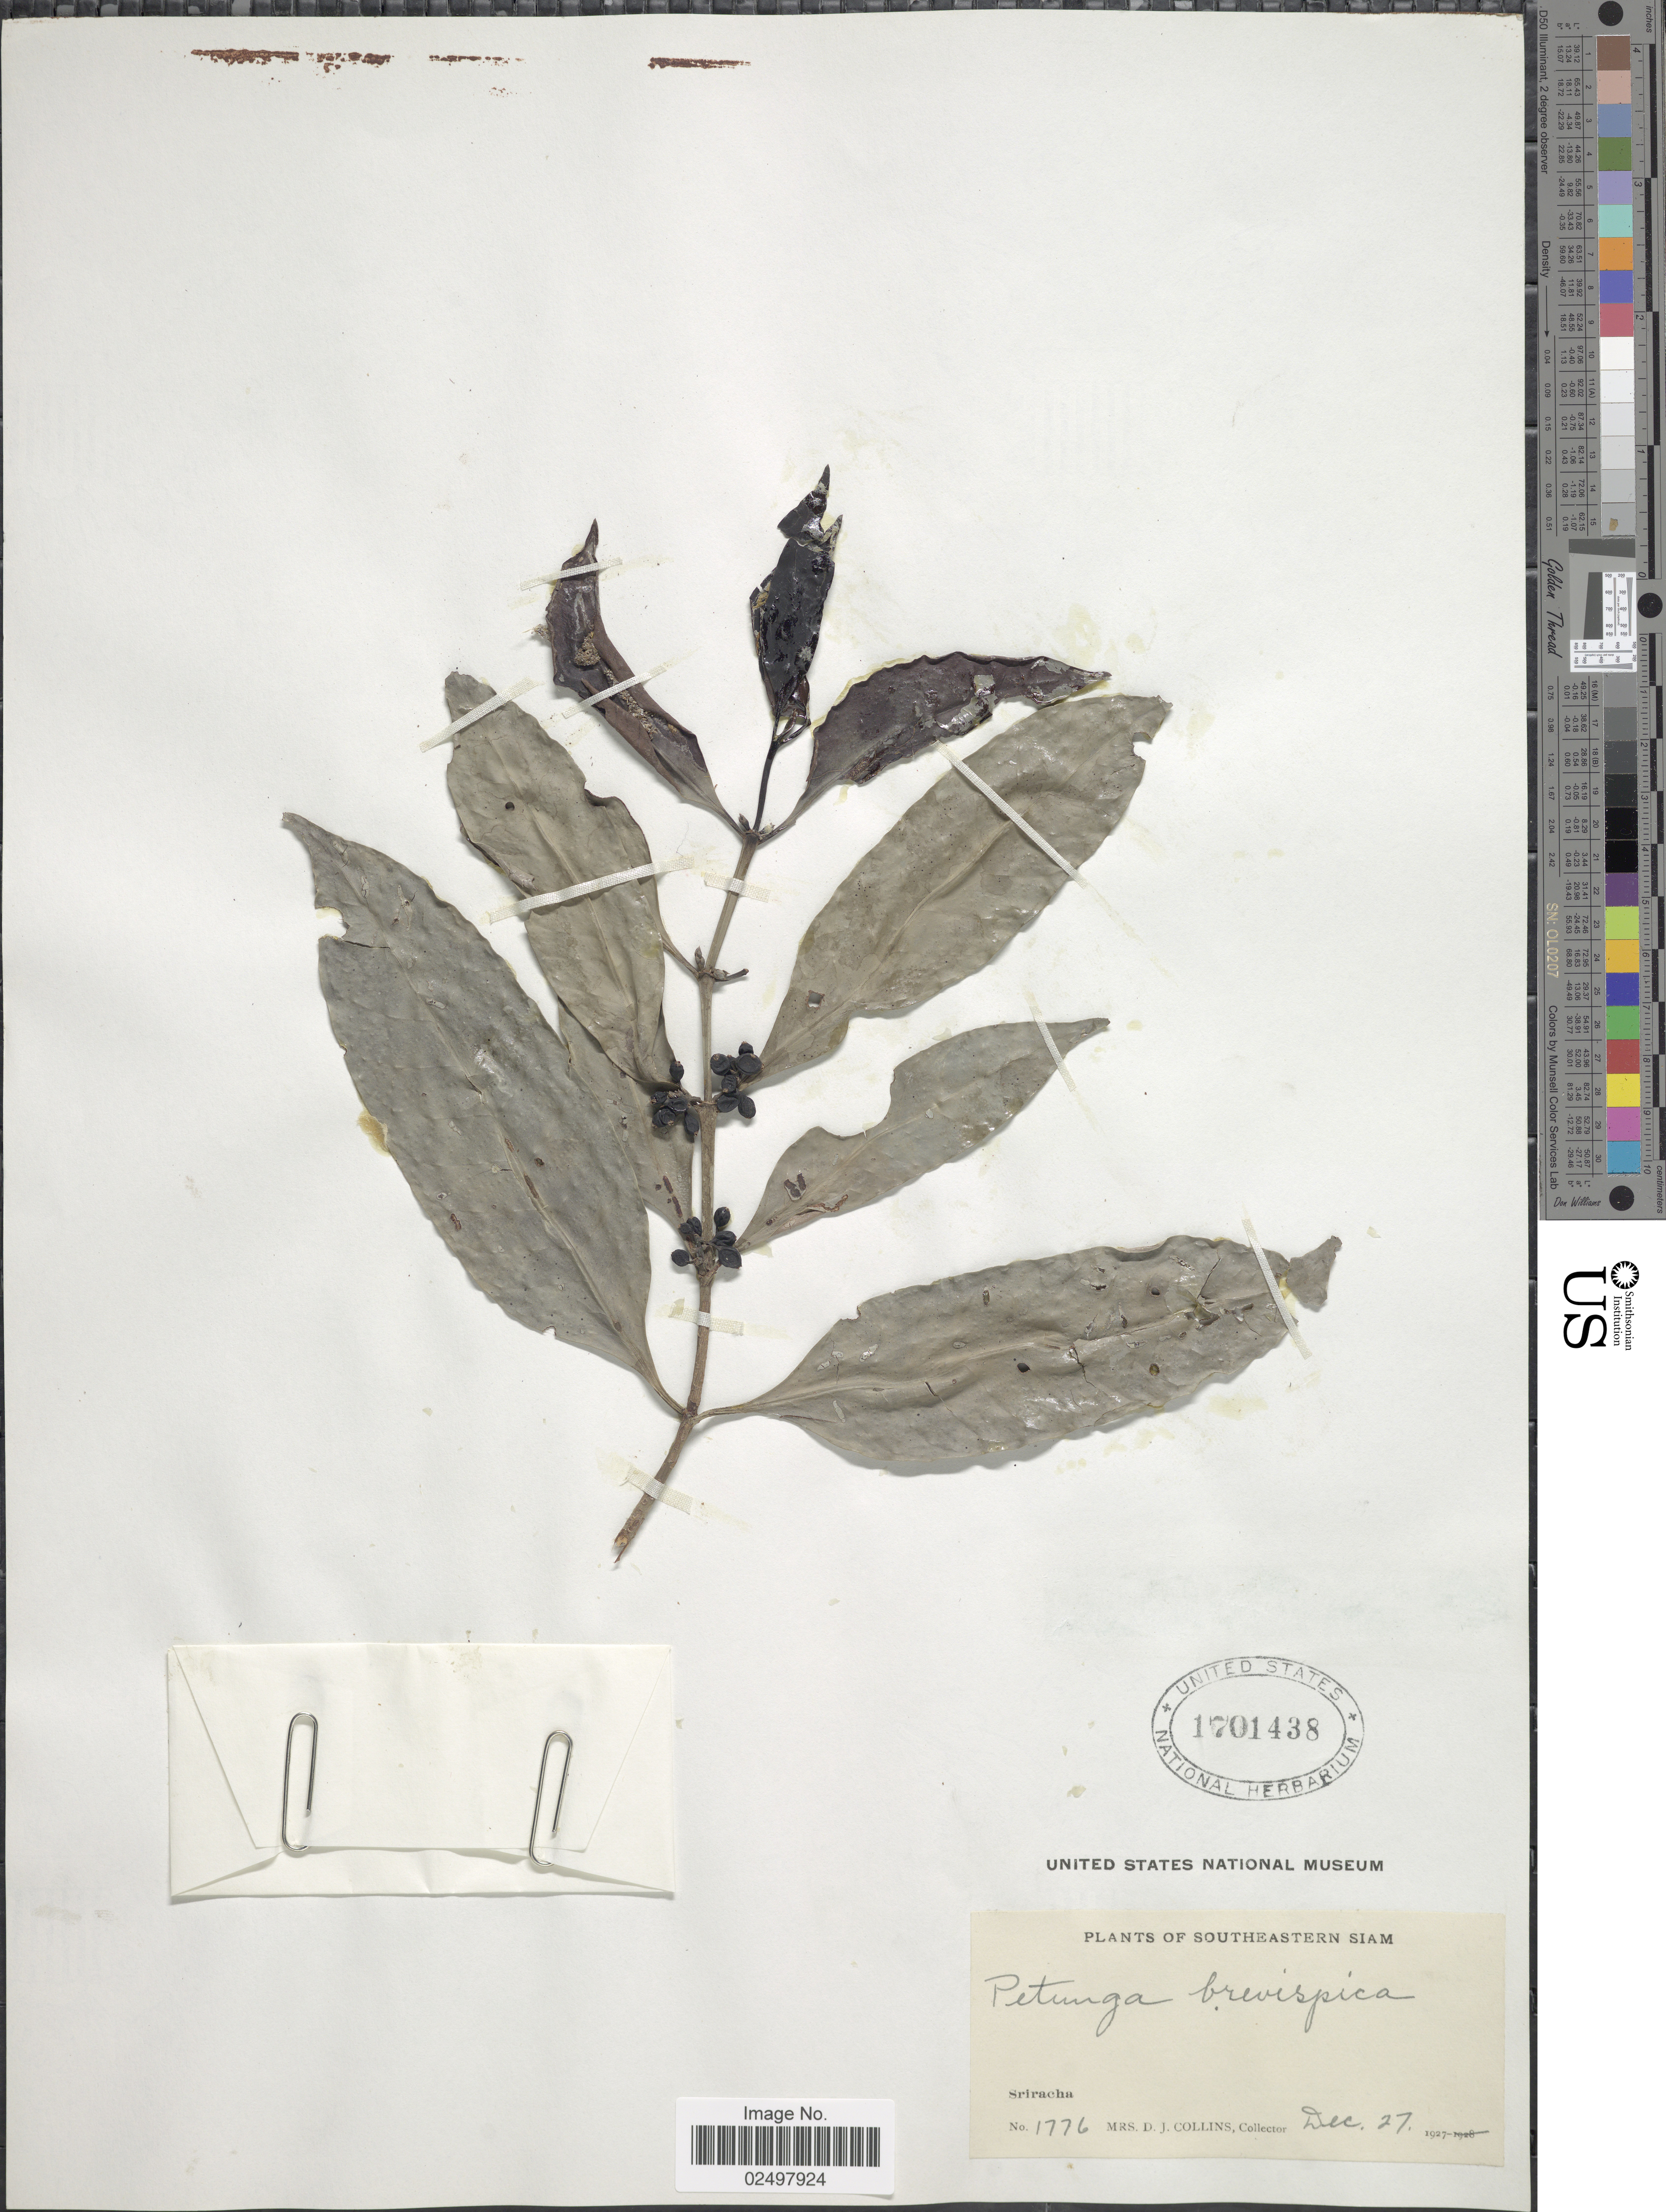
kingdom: Plantae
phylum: Tracheophyta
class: Magnoliopsida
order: Gentianales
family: Rubiaceae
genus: Hypobathrum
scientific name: Hypobathrum sp.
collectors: Mrs. D. J. Collins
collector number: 1776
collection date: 1927-12-27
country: Thailand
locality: Southeastern Siam, Sriracha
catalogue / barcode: US 1701438